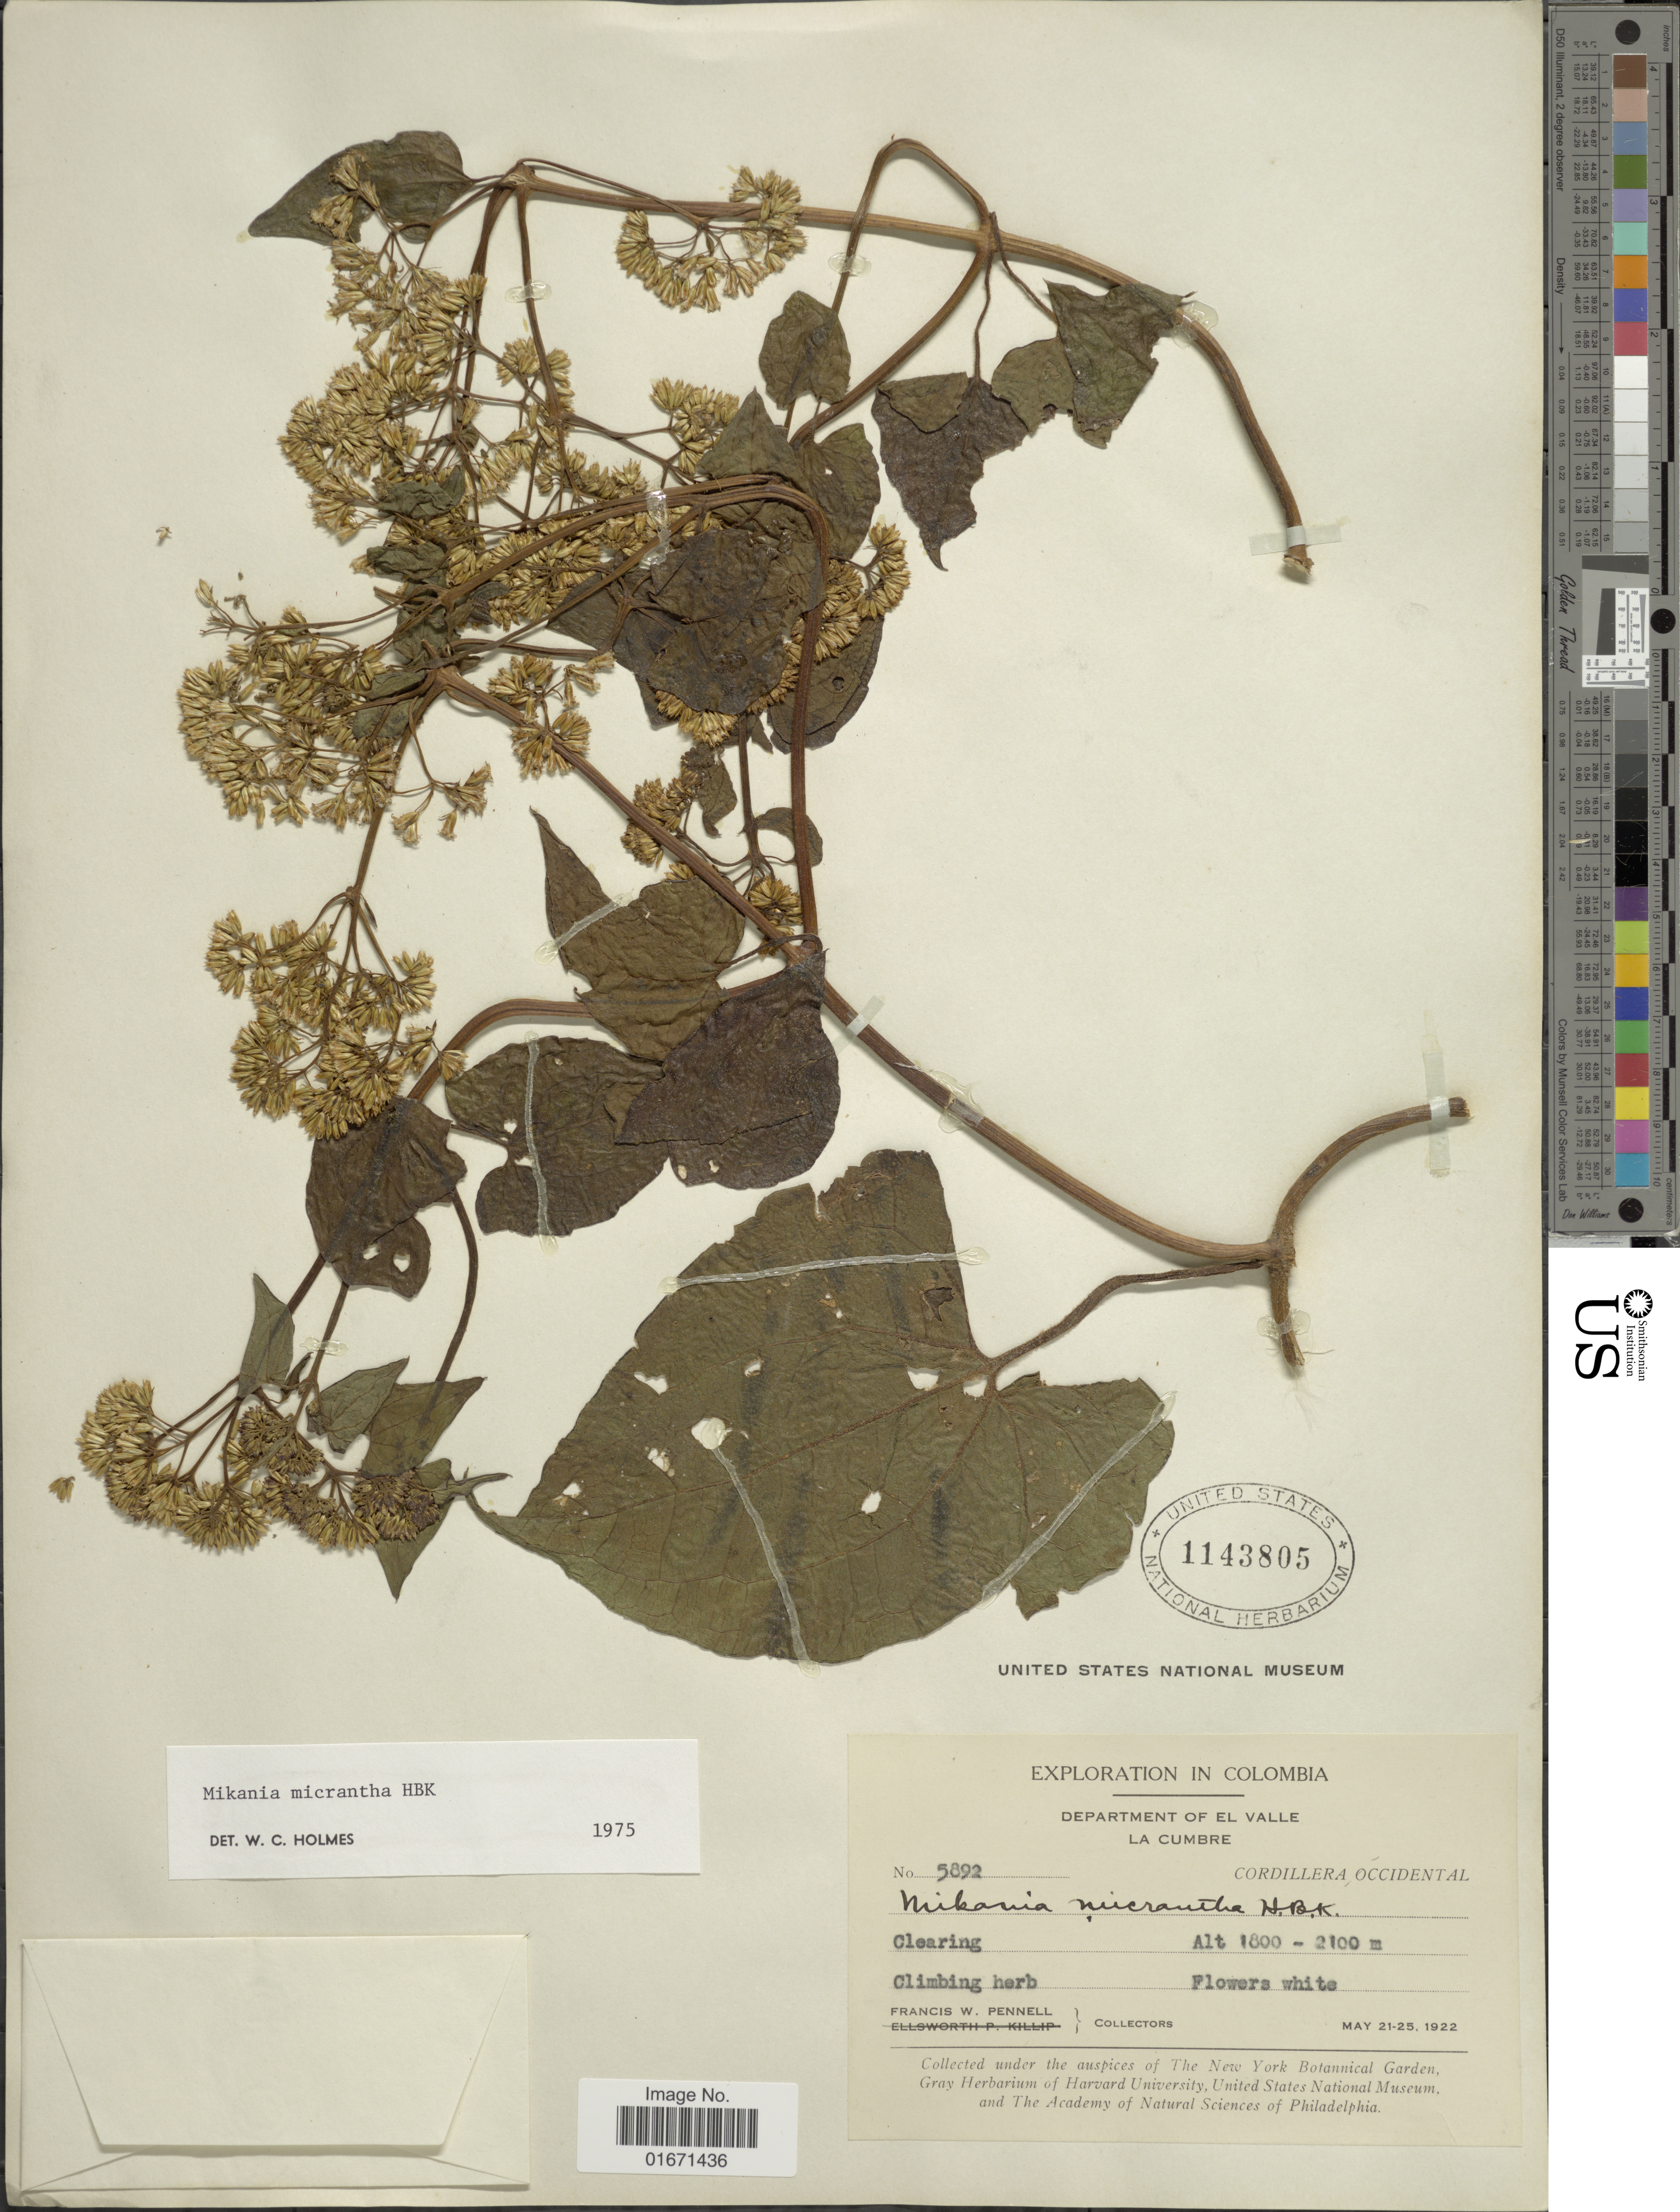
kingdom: Plantae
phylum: Tracheophyta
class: Magnoliopsida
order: Asterales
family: Asteraceae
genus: Mikania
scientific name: Mikania micrantha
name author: Kunth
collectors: F. W. Pennell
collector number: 5892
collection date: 1922-05-21/1922-05-25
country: Colombia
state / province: Valle del Cauca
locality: Department of El Valle. La Cumbre. Cordillera Occidental. Clearing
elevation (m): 1800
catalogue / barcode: US 1143805